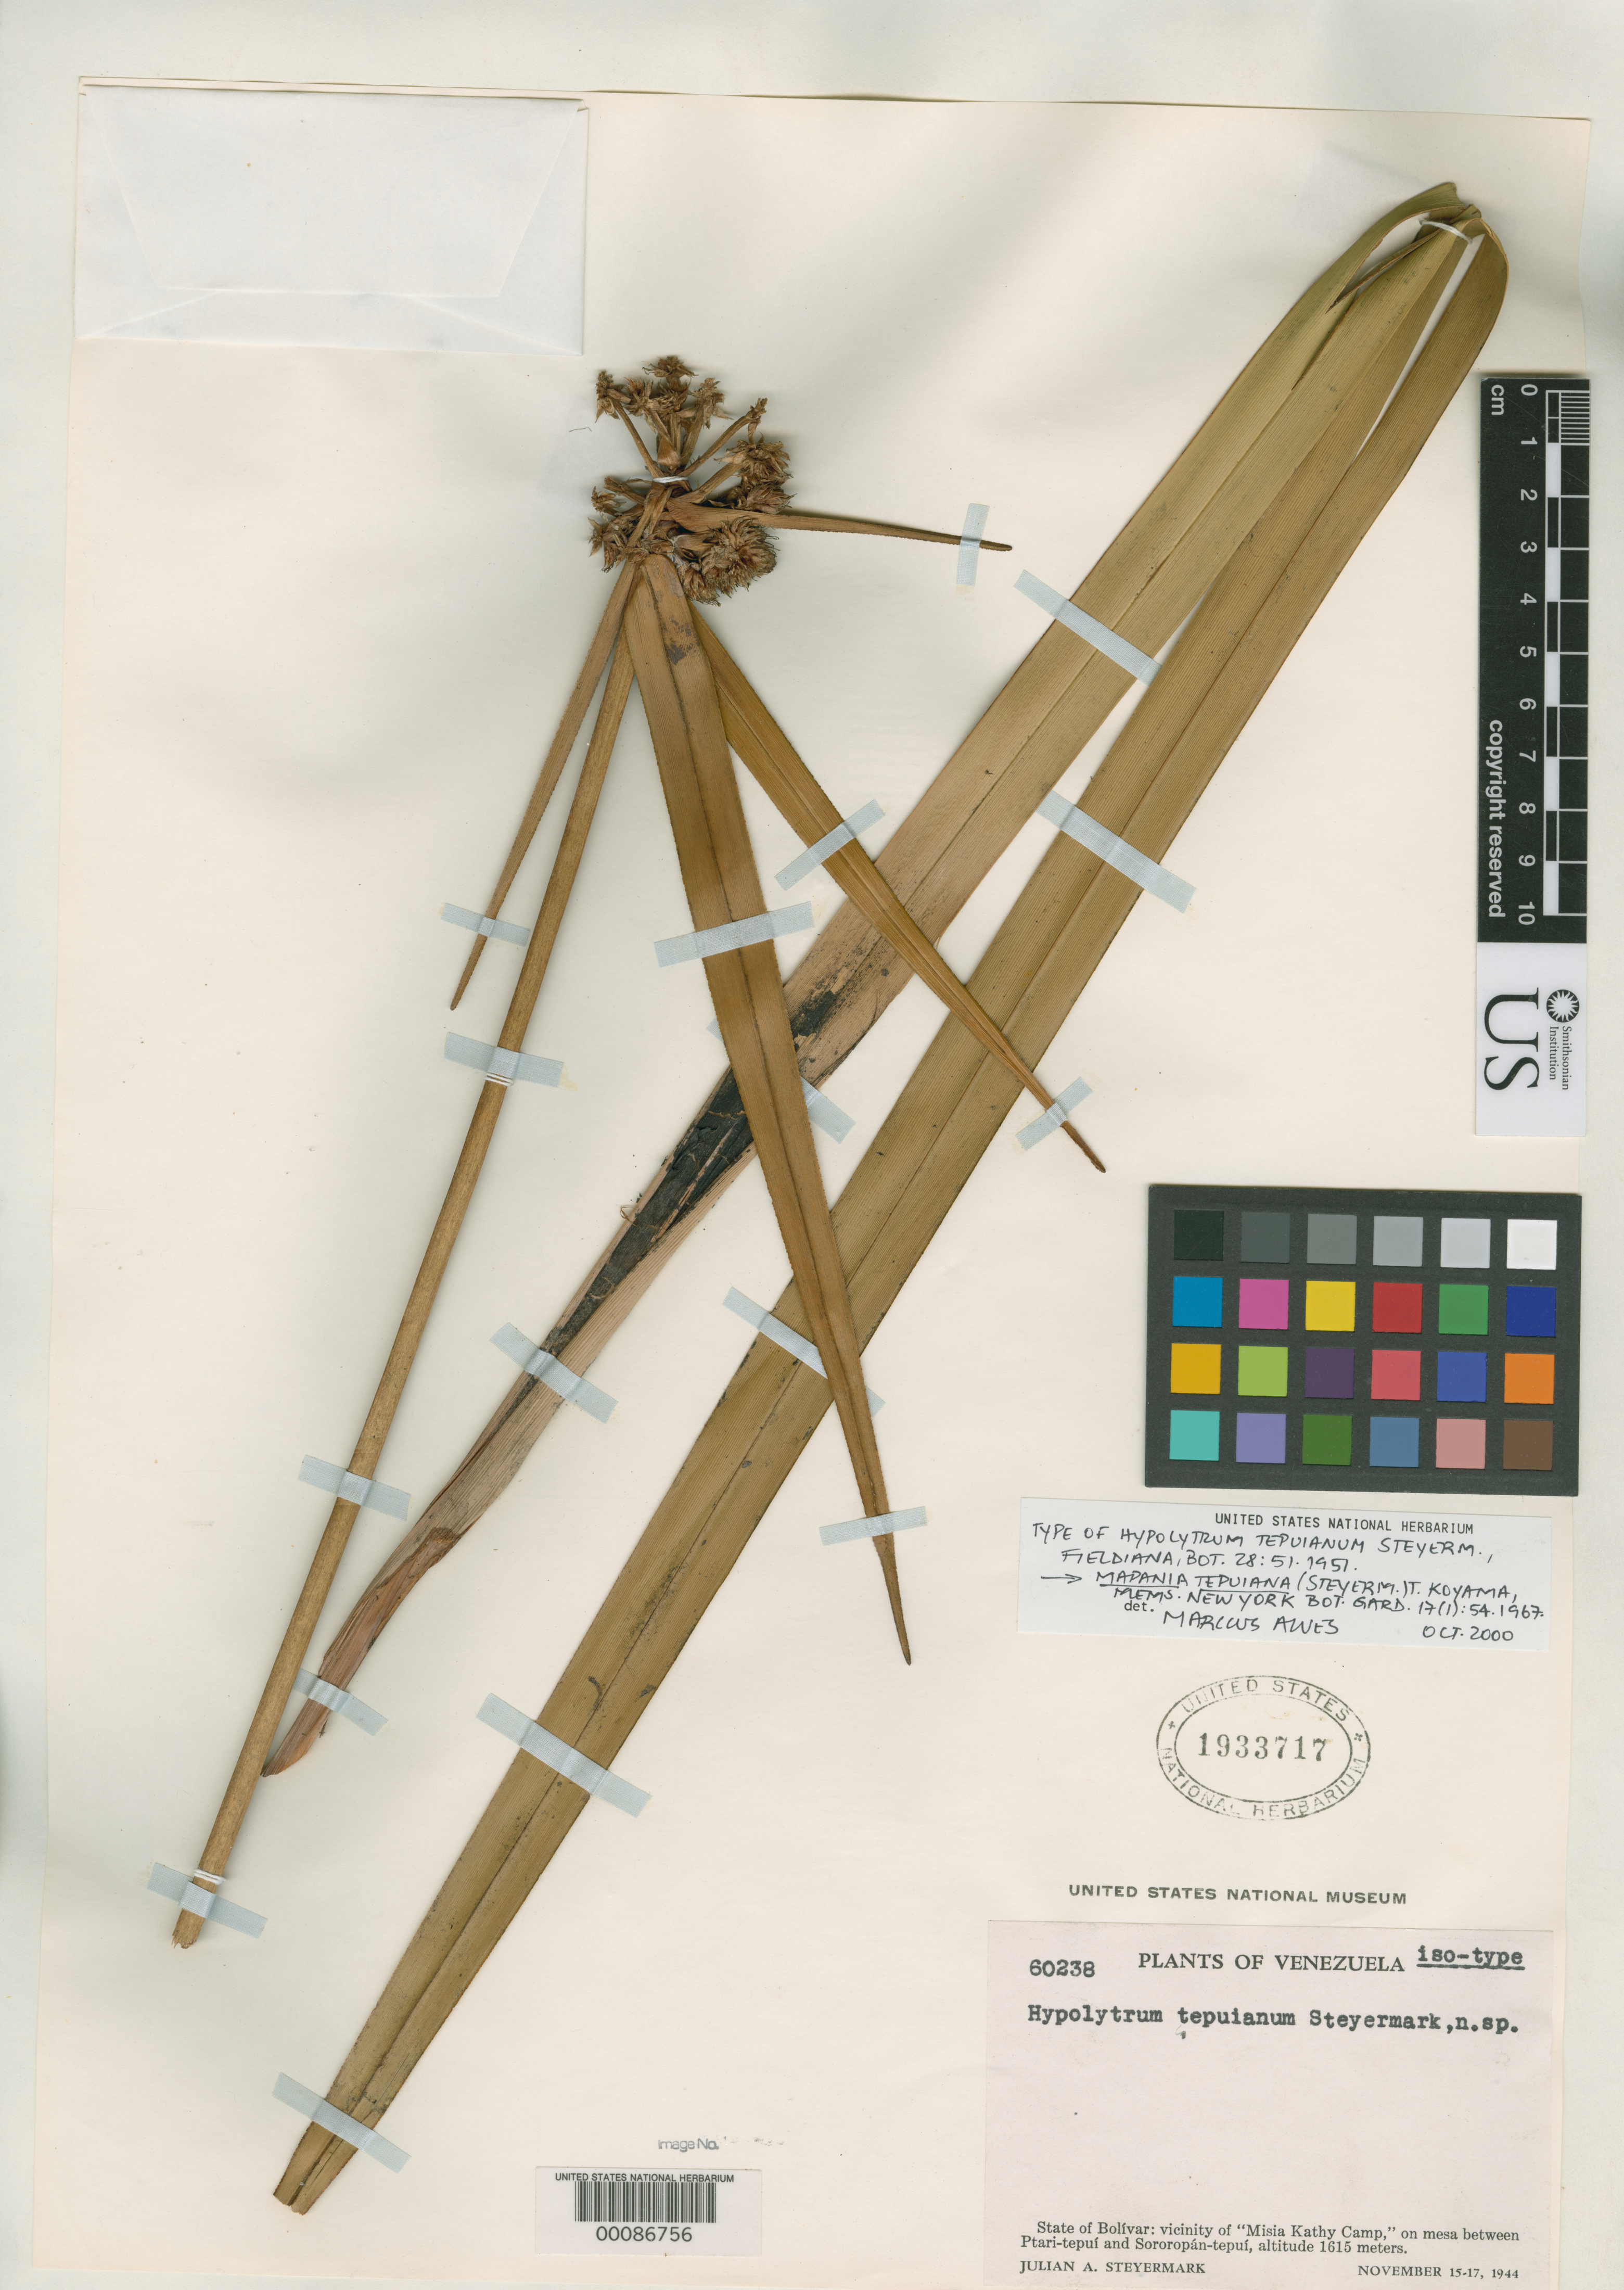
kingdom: Plantae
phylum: Tracheophyta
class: Liliopsida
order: Poales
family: Cyperaceae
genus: Hypolytrum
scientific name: Hypolytrum tepuianum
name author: Steyerm.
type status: Isotype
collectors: J. Steyermark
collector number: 60238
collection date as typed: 15 Nov 1944 to 17 Nov 1944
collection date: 1944-11-15/1944-11-17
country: Venezuela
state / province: Bolivar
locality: Between Ptari-tepui and Sororopan-tepui.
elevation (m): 1615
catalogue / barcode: US 1933717